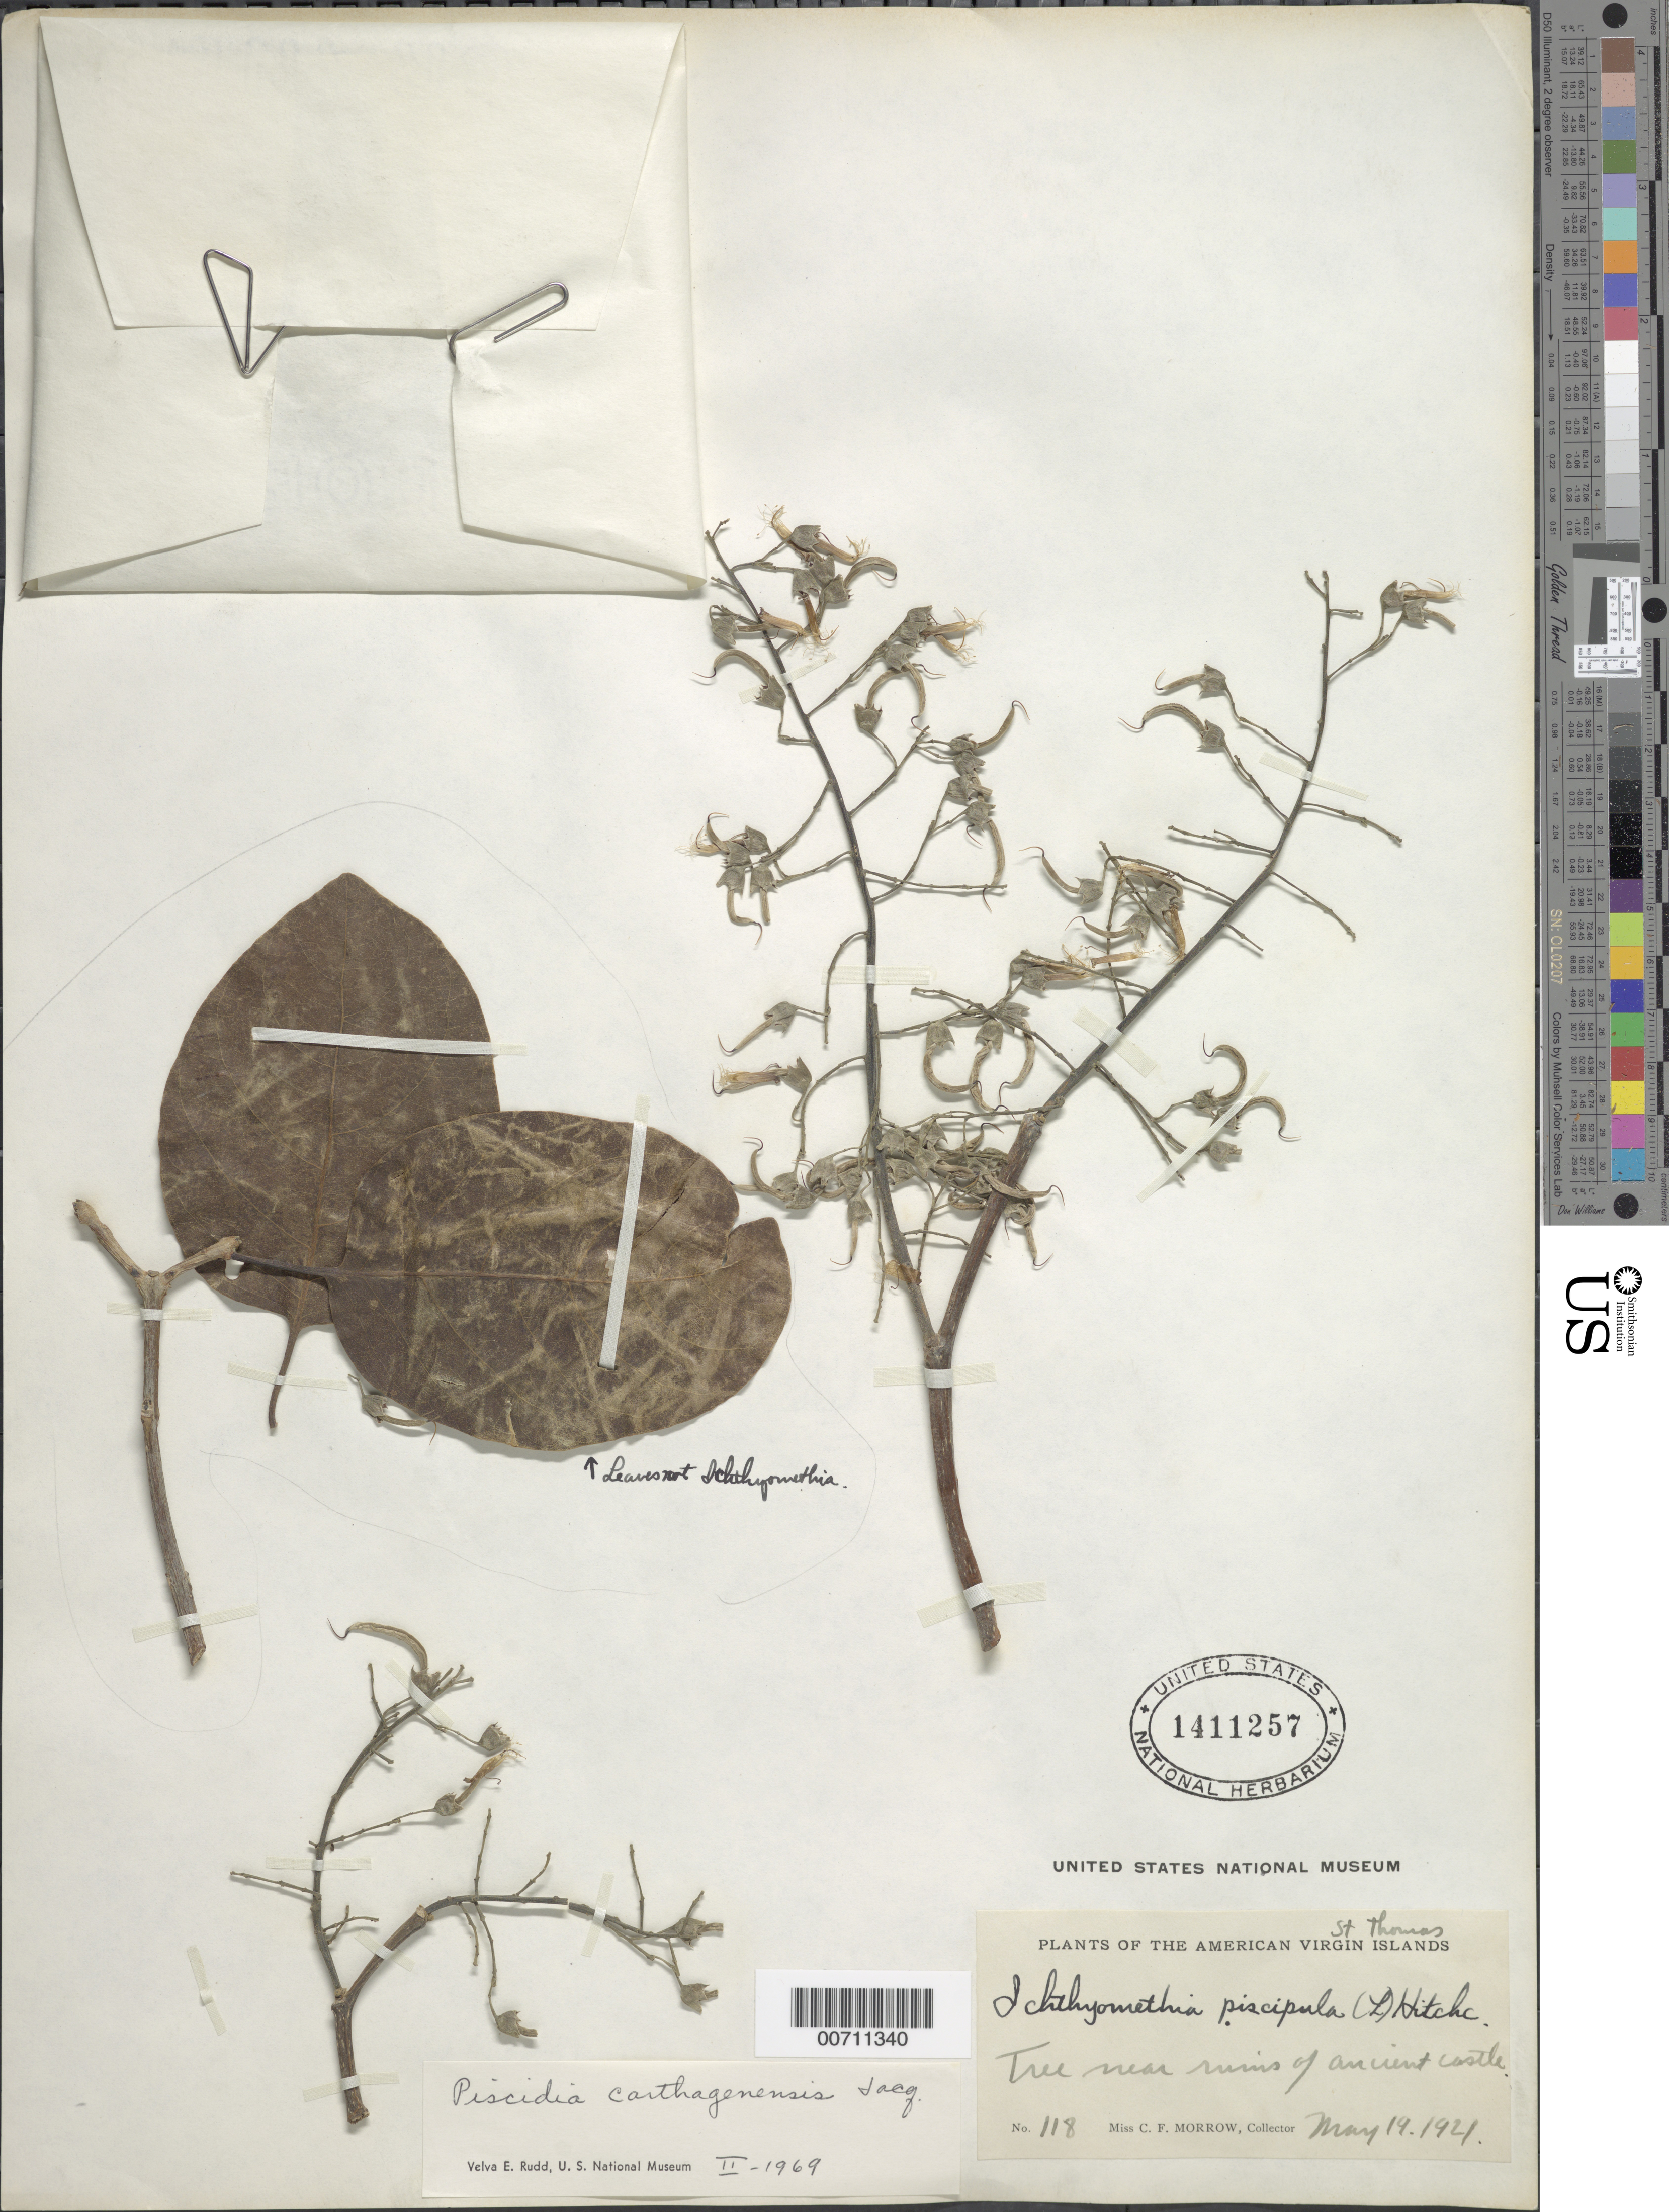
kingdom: Plantae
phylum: Tracheophyta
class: Magnoliopsida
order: Fabales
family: Fabaceae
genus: Piscidia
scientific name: Piscidia carthagenensis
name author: Jacq.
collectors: C. Morrow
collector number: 118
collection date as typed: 19 May 1921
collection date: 1921-05-19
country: U.S. Virgin Islands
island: St. Thomas Island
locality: Near Ruins of Ancient Castle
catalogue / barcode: US 1411257